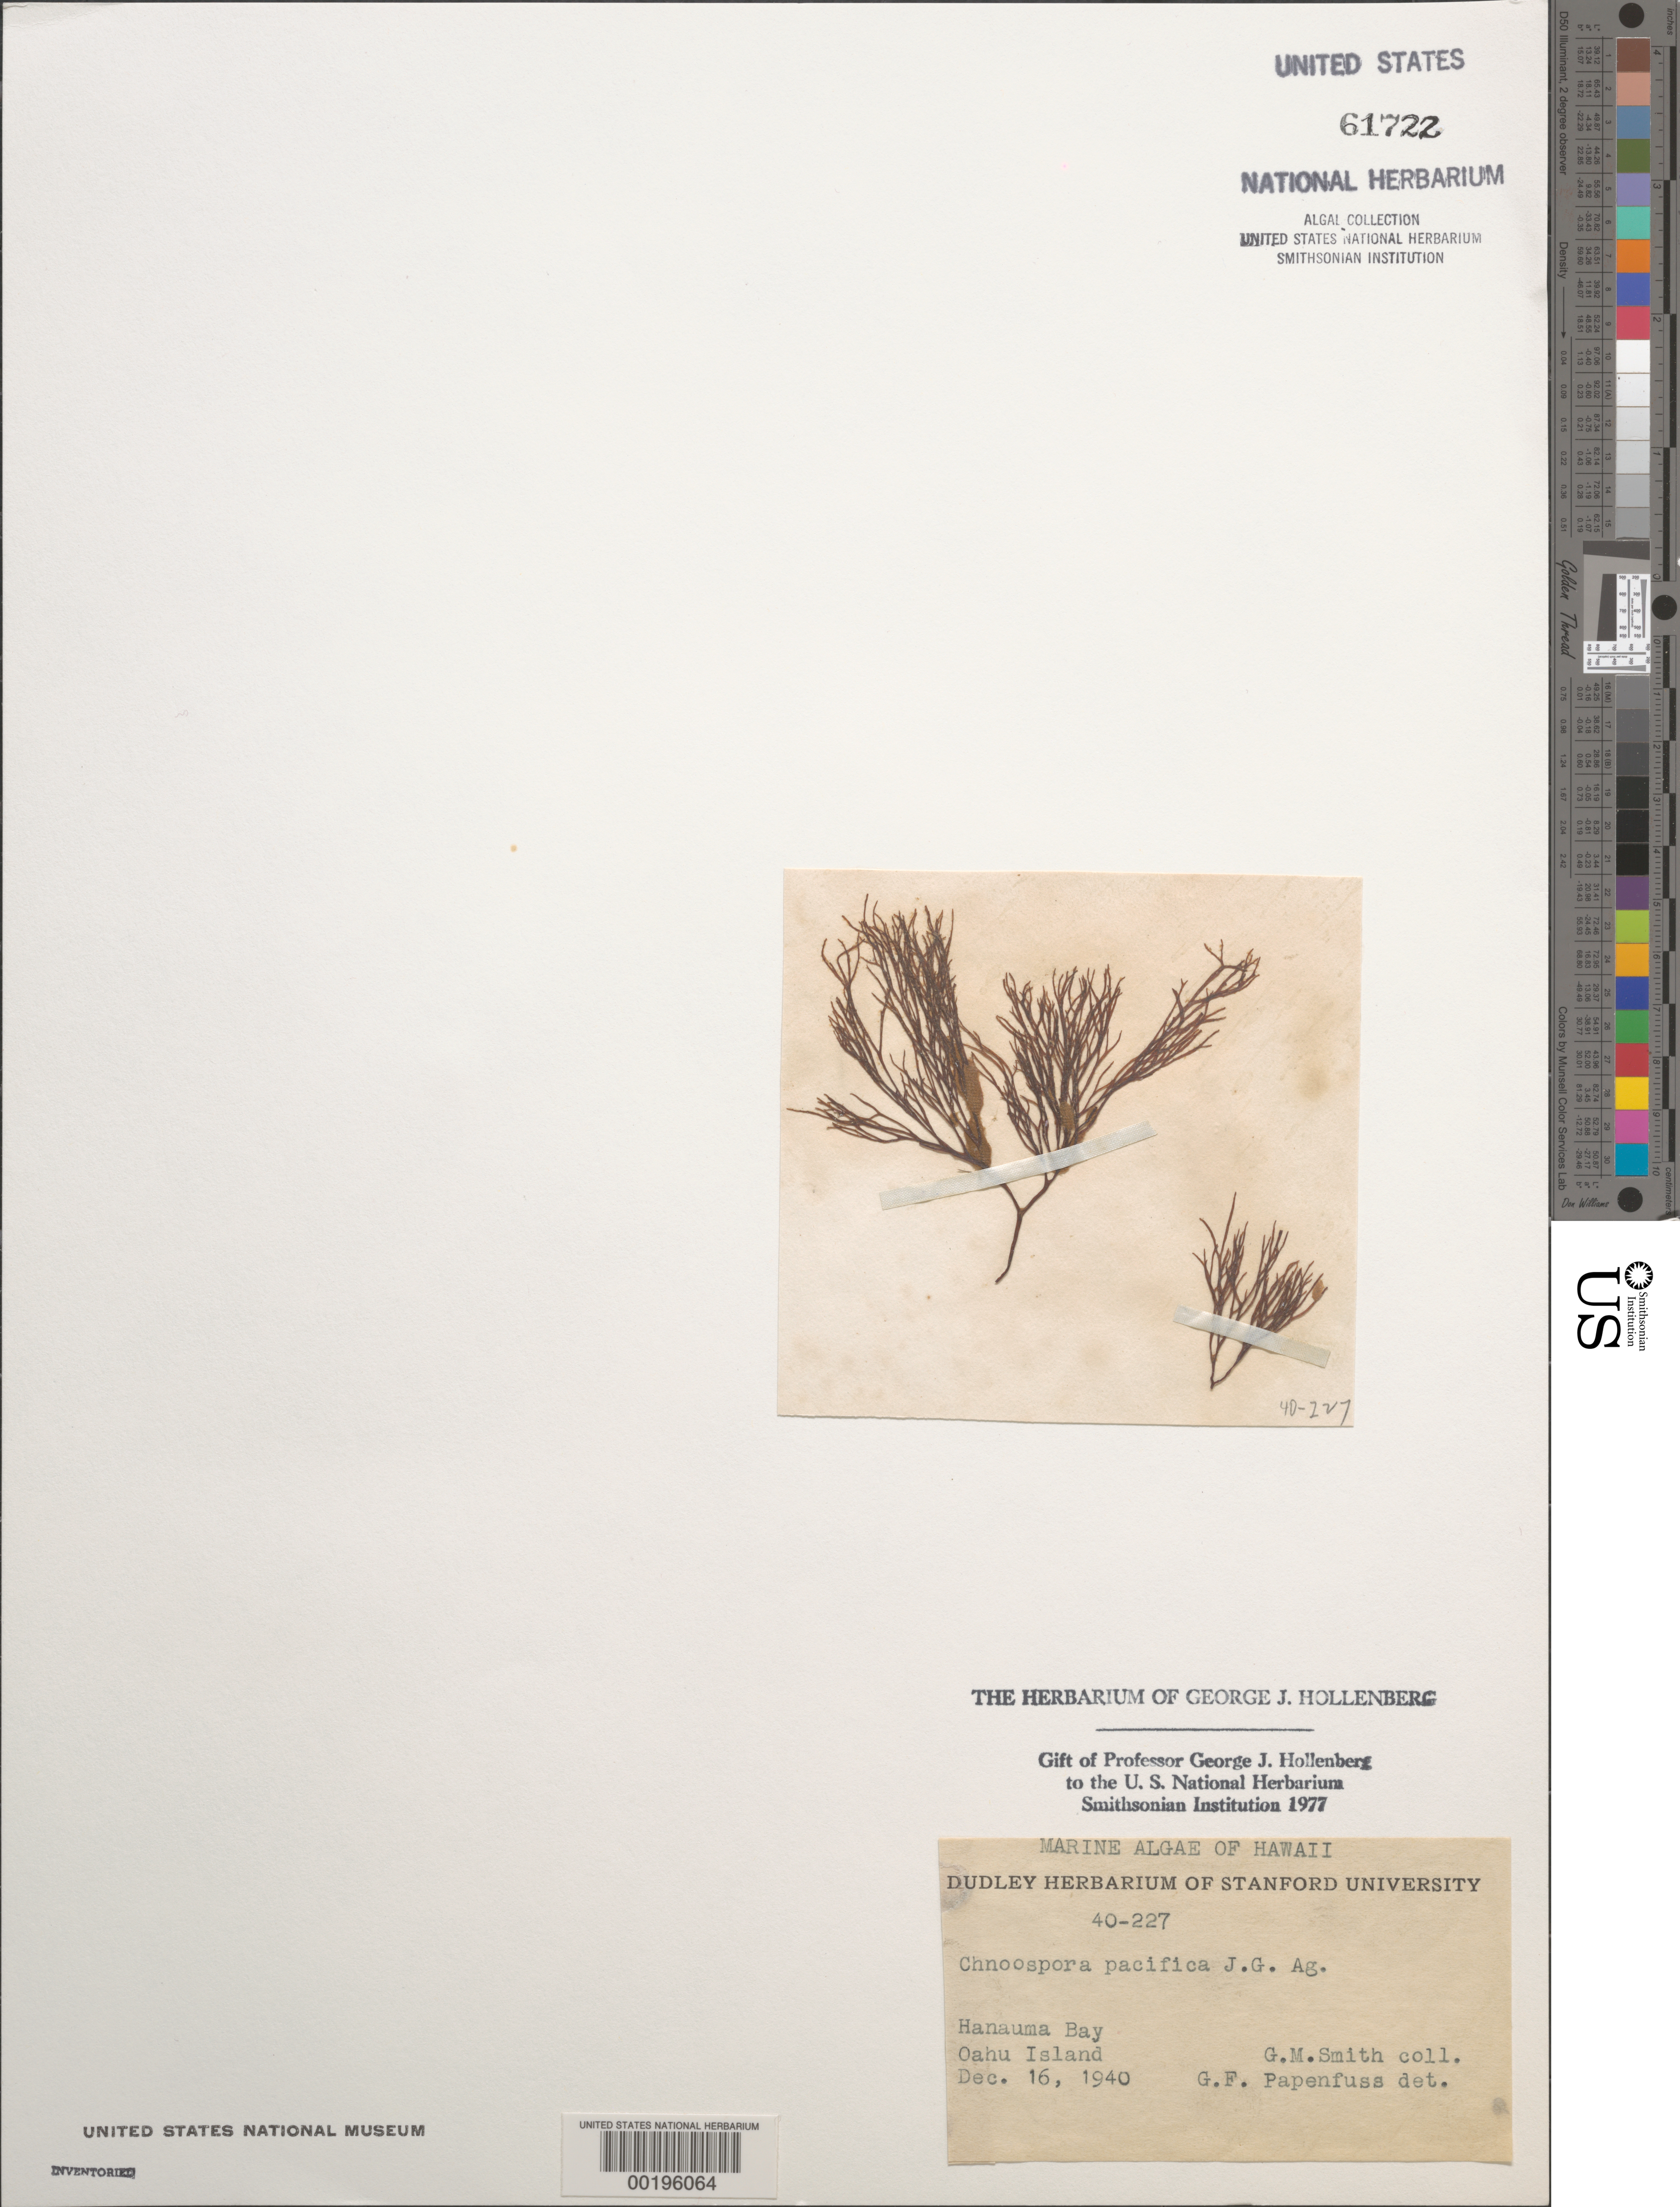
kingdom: Chromista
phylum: Ochrophyta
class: Phaeophyceae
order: Scytosiphonales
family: Scytosiphonaceae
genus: Chnoospora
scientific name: Chnoospora minima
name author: (Hering) Papenf.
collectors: G. M. Smith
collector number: Gms 40-227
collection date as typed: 16 Dec 1940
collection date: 1940-12-16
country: United States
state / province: Hawaii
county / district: Honolulu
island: Oahu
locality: Hanauma Bay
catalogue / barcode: US 61722